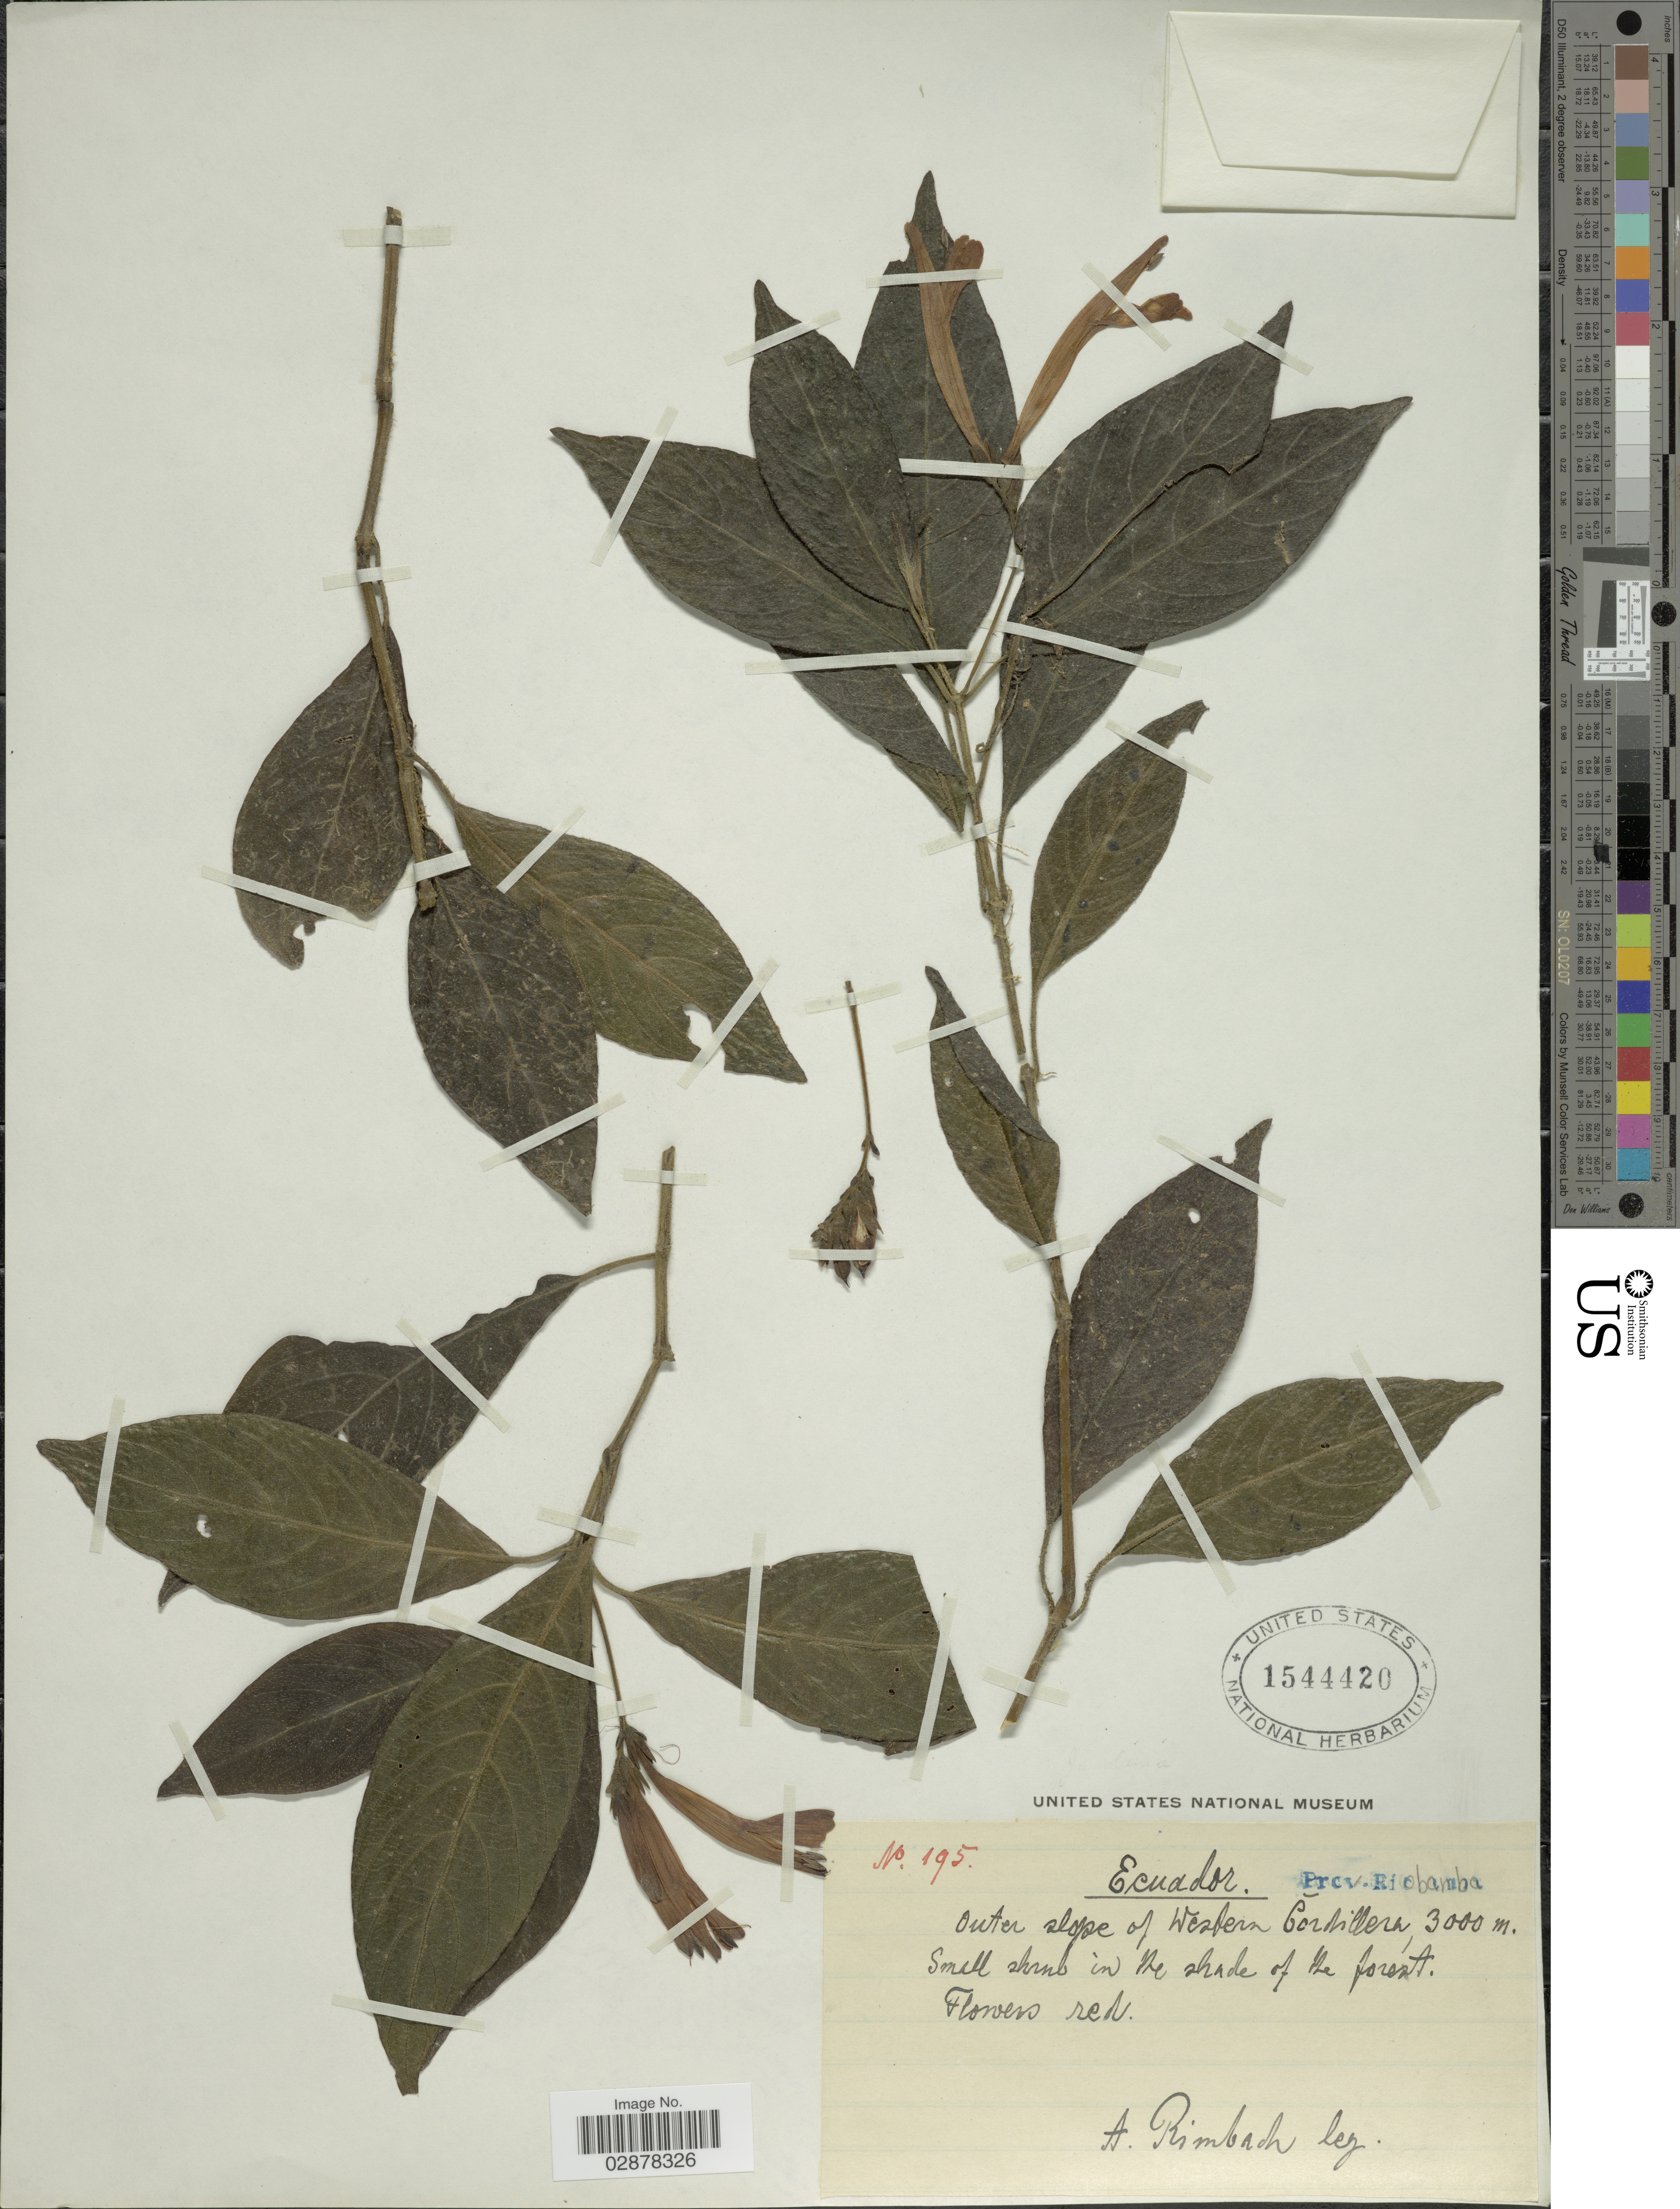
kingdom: Plantae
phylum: Tracheophyta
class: Magnoliopsida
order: Lamiales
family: Acanthaceae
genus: Justicia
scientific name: Justicia colorata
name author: (Nees) Wassh.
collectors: A. Rimbach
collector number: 195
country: Ecuador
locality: Prov. Riobamba, Outer slope of Western Cordillera.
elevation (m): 3000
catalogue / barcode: US 1544420